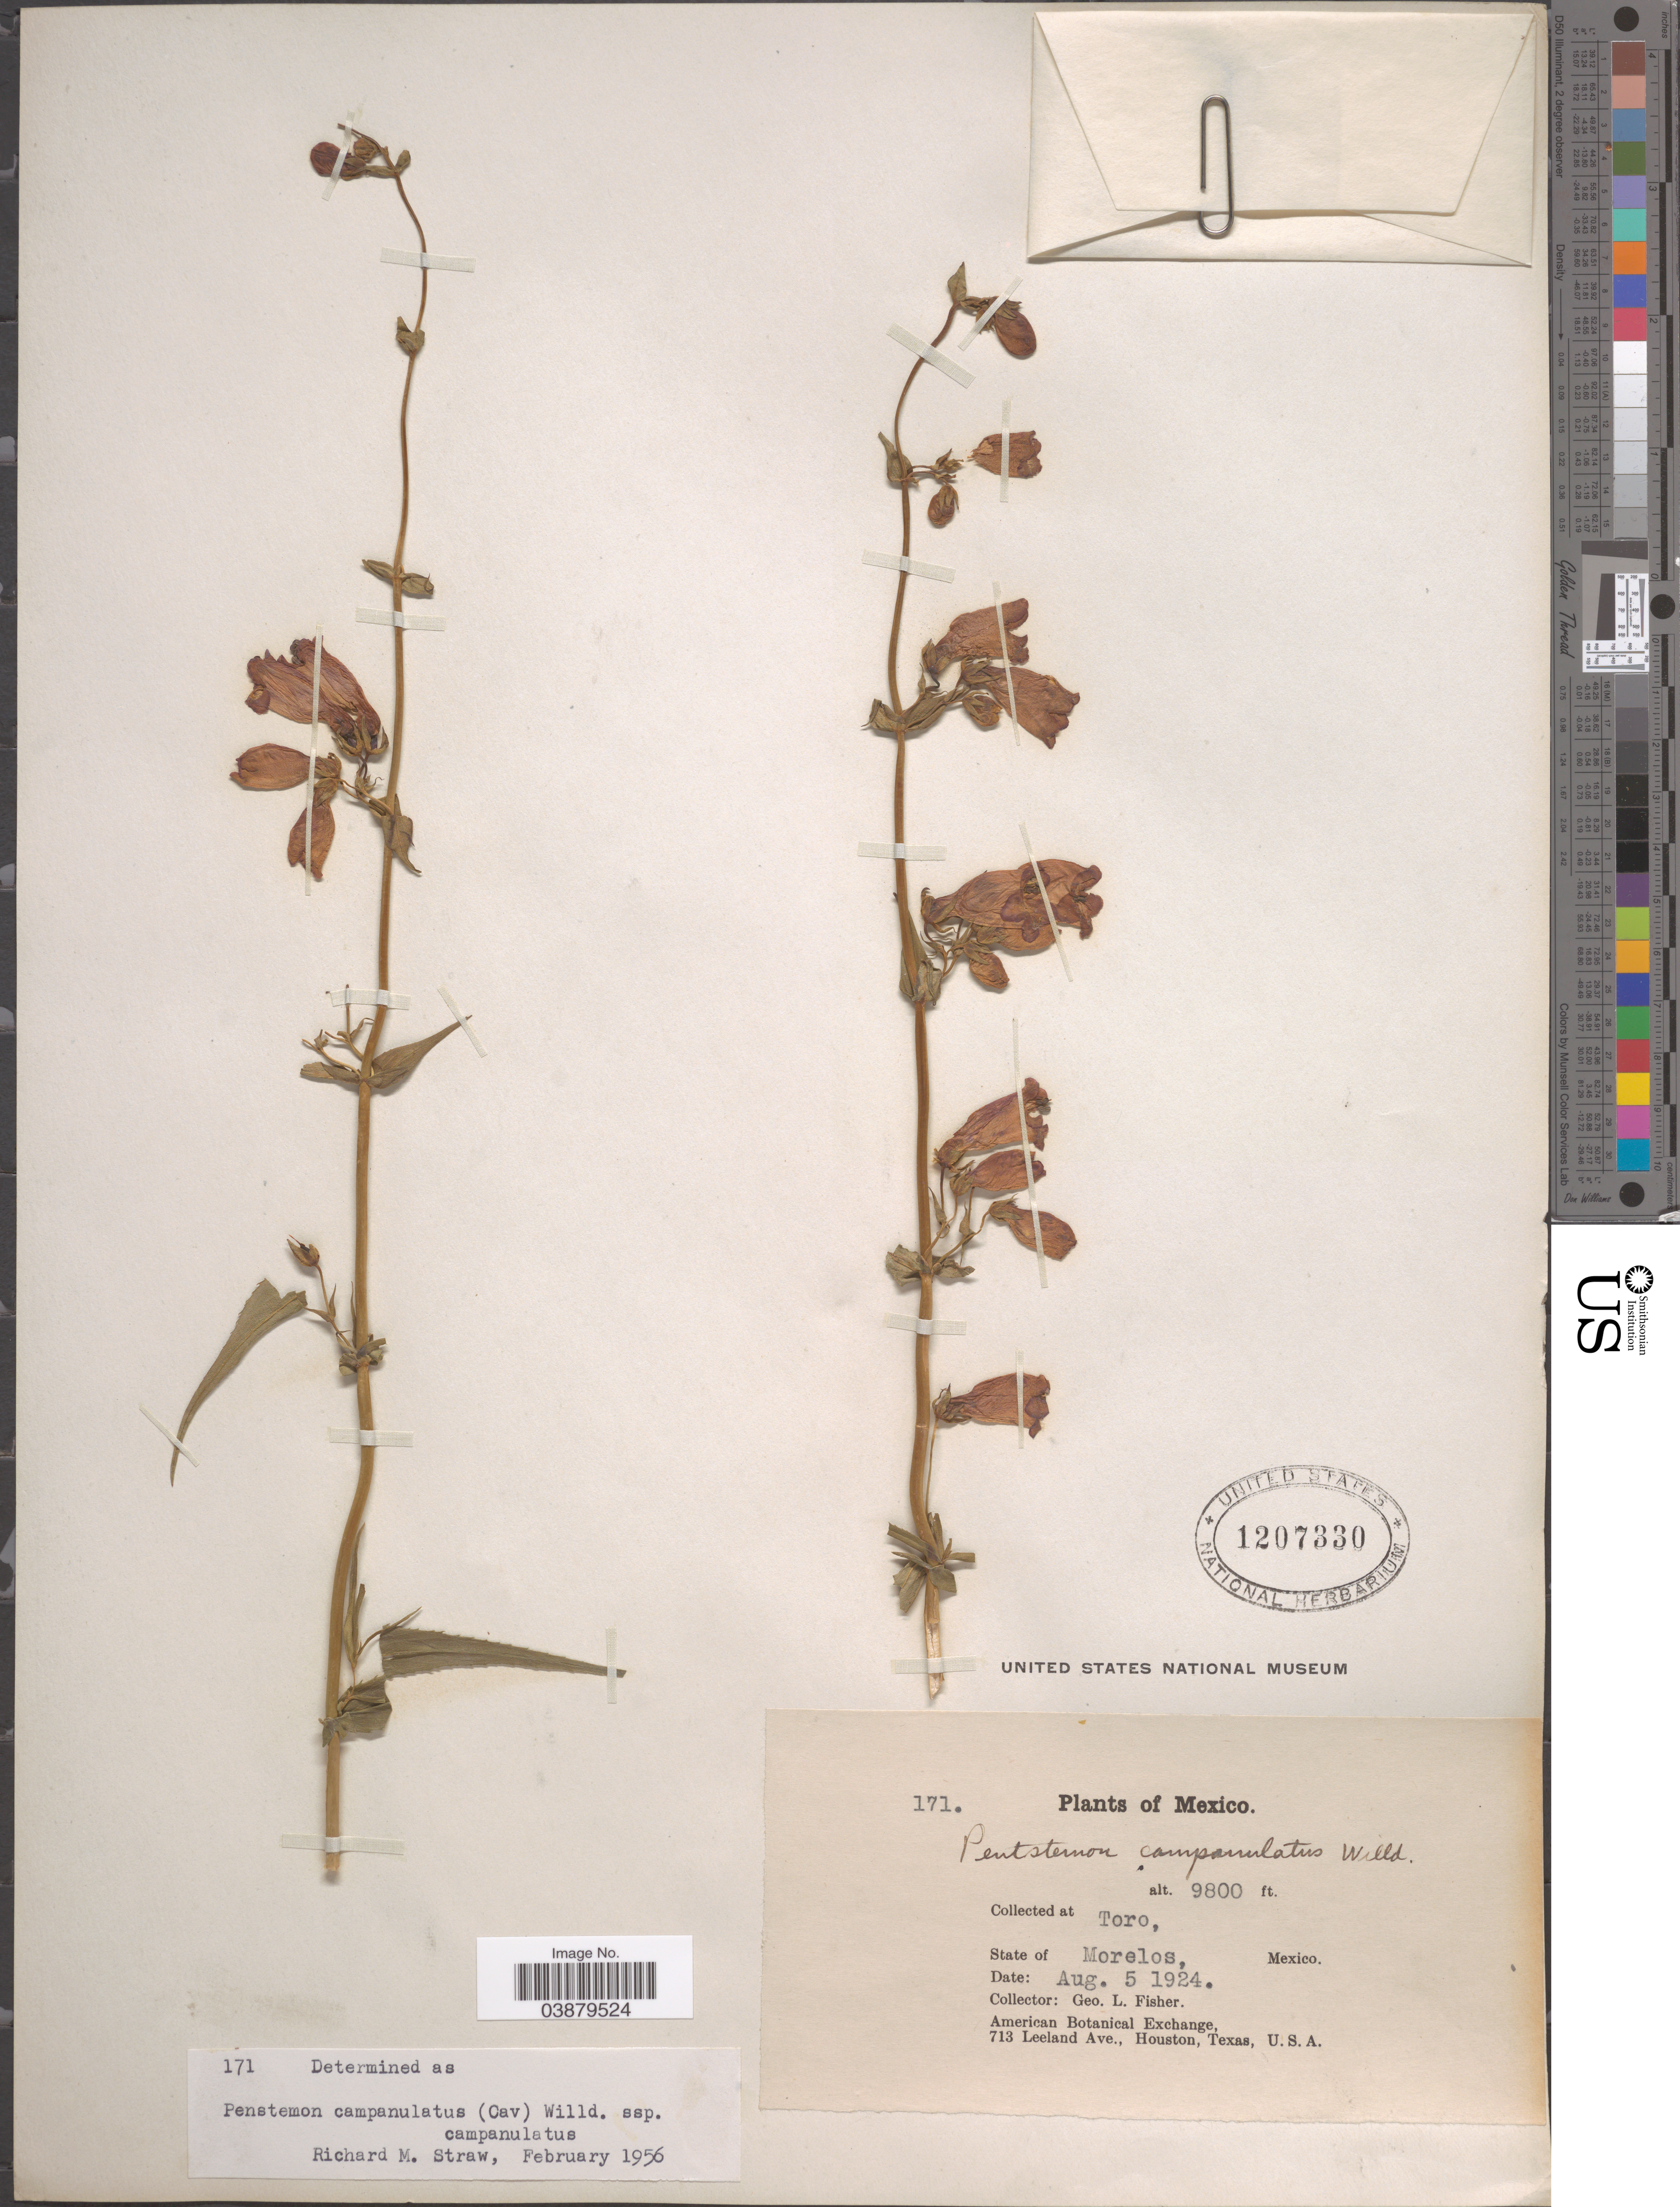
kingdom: Plantae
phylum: Tracheophyta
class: Magnoliopsida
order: Lamiales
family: Plantaginaceae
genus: Penstemon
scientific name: Penstemon campanulatus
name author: (Cav.) Willd.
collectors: G. L. Fisher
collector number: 171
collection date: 1924-08-05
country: Mexico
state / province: Morelos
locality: At Toro.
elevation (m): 2987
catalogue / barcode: US 1207330